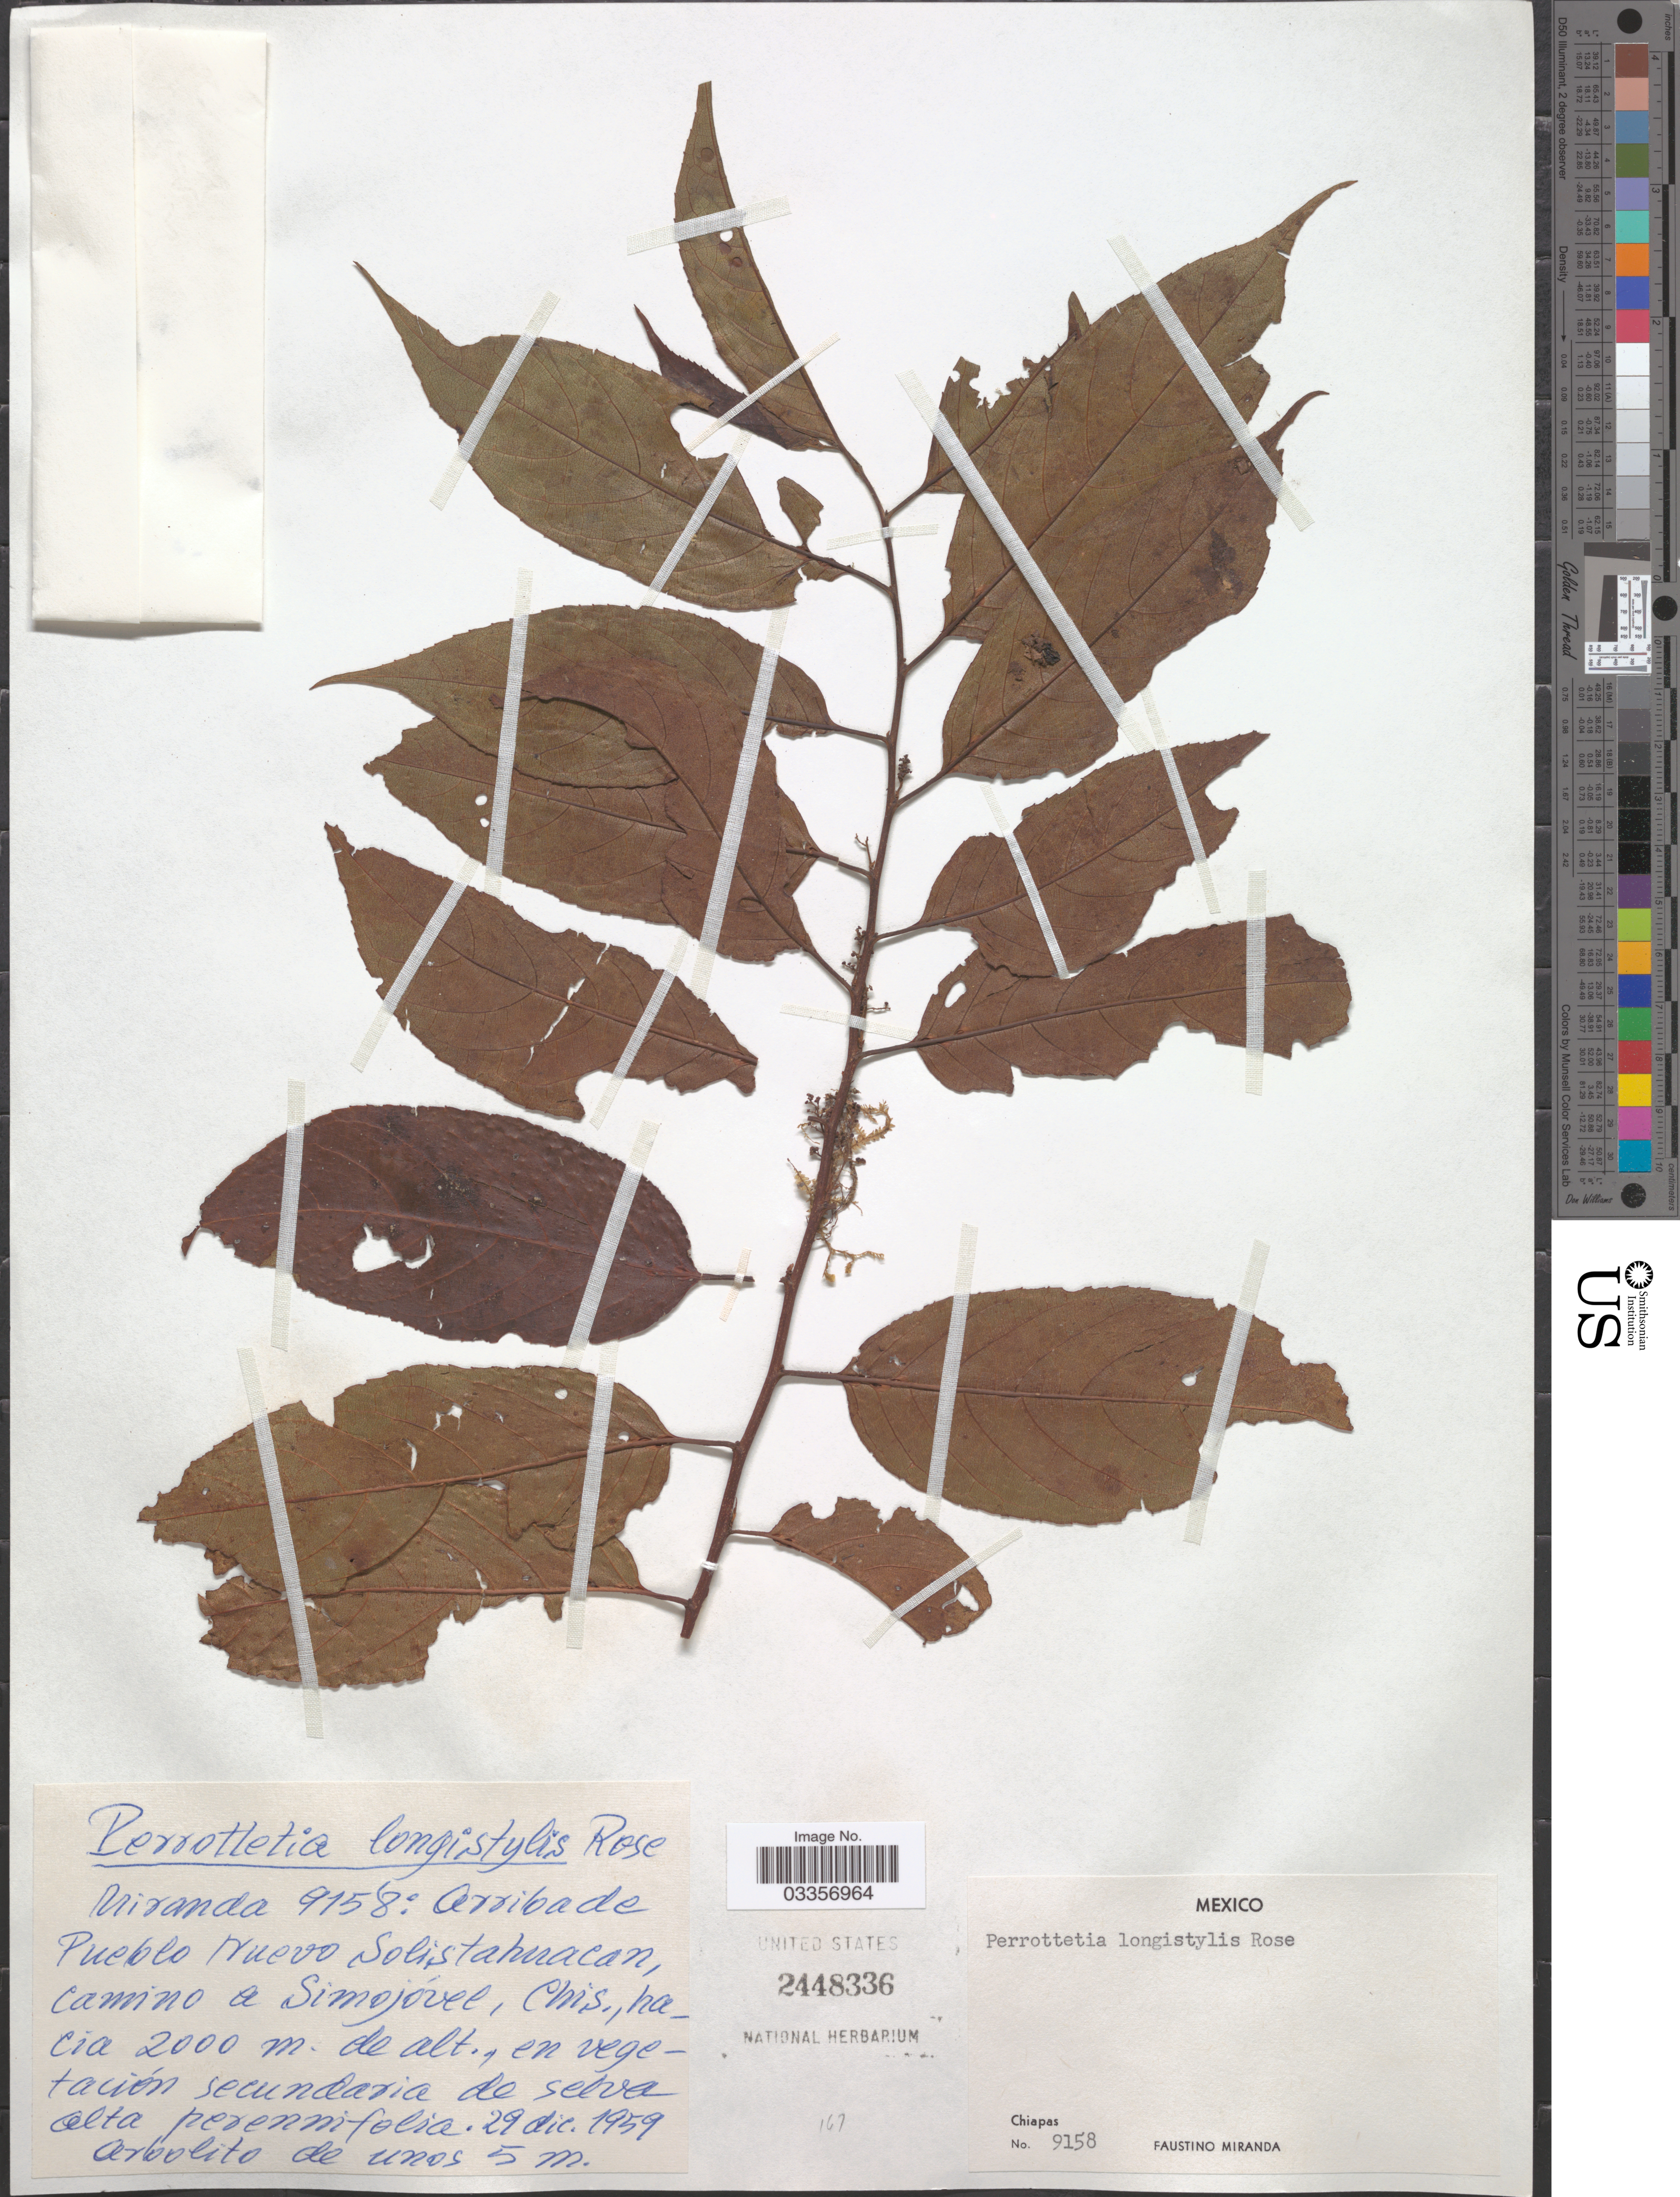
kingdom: Plantae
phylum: Tracheophyta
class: Magnoliopsida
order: Huerteales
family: Dipentodontaceae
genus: Perrottetia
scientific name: Perrottetia longistylis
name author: Rose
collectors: F. Miranda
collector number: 9158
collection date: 1959-12-29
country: Mexico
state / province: Chiapas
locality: Arriba de Pueblo Nuevo Solistahuacan, camino a Simojóvel.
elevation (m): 2000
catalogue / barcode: US 2448336